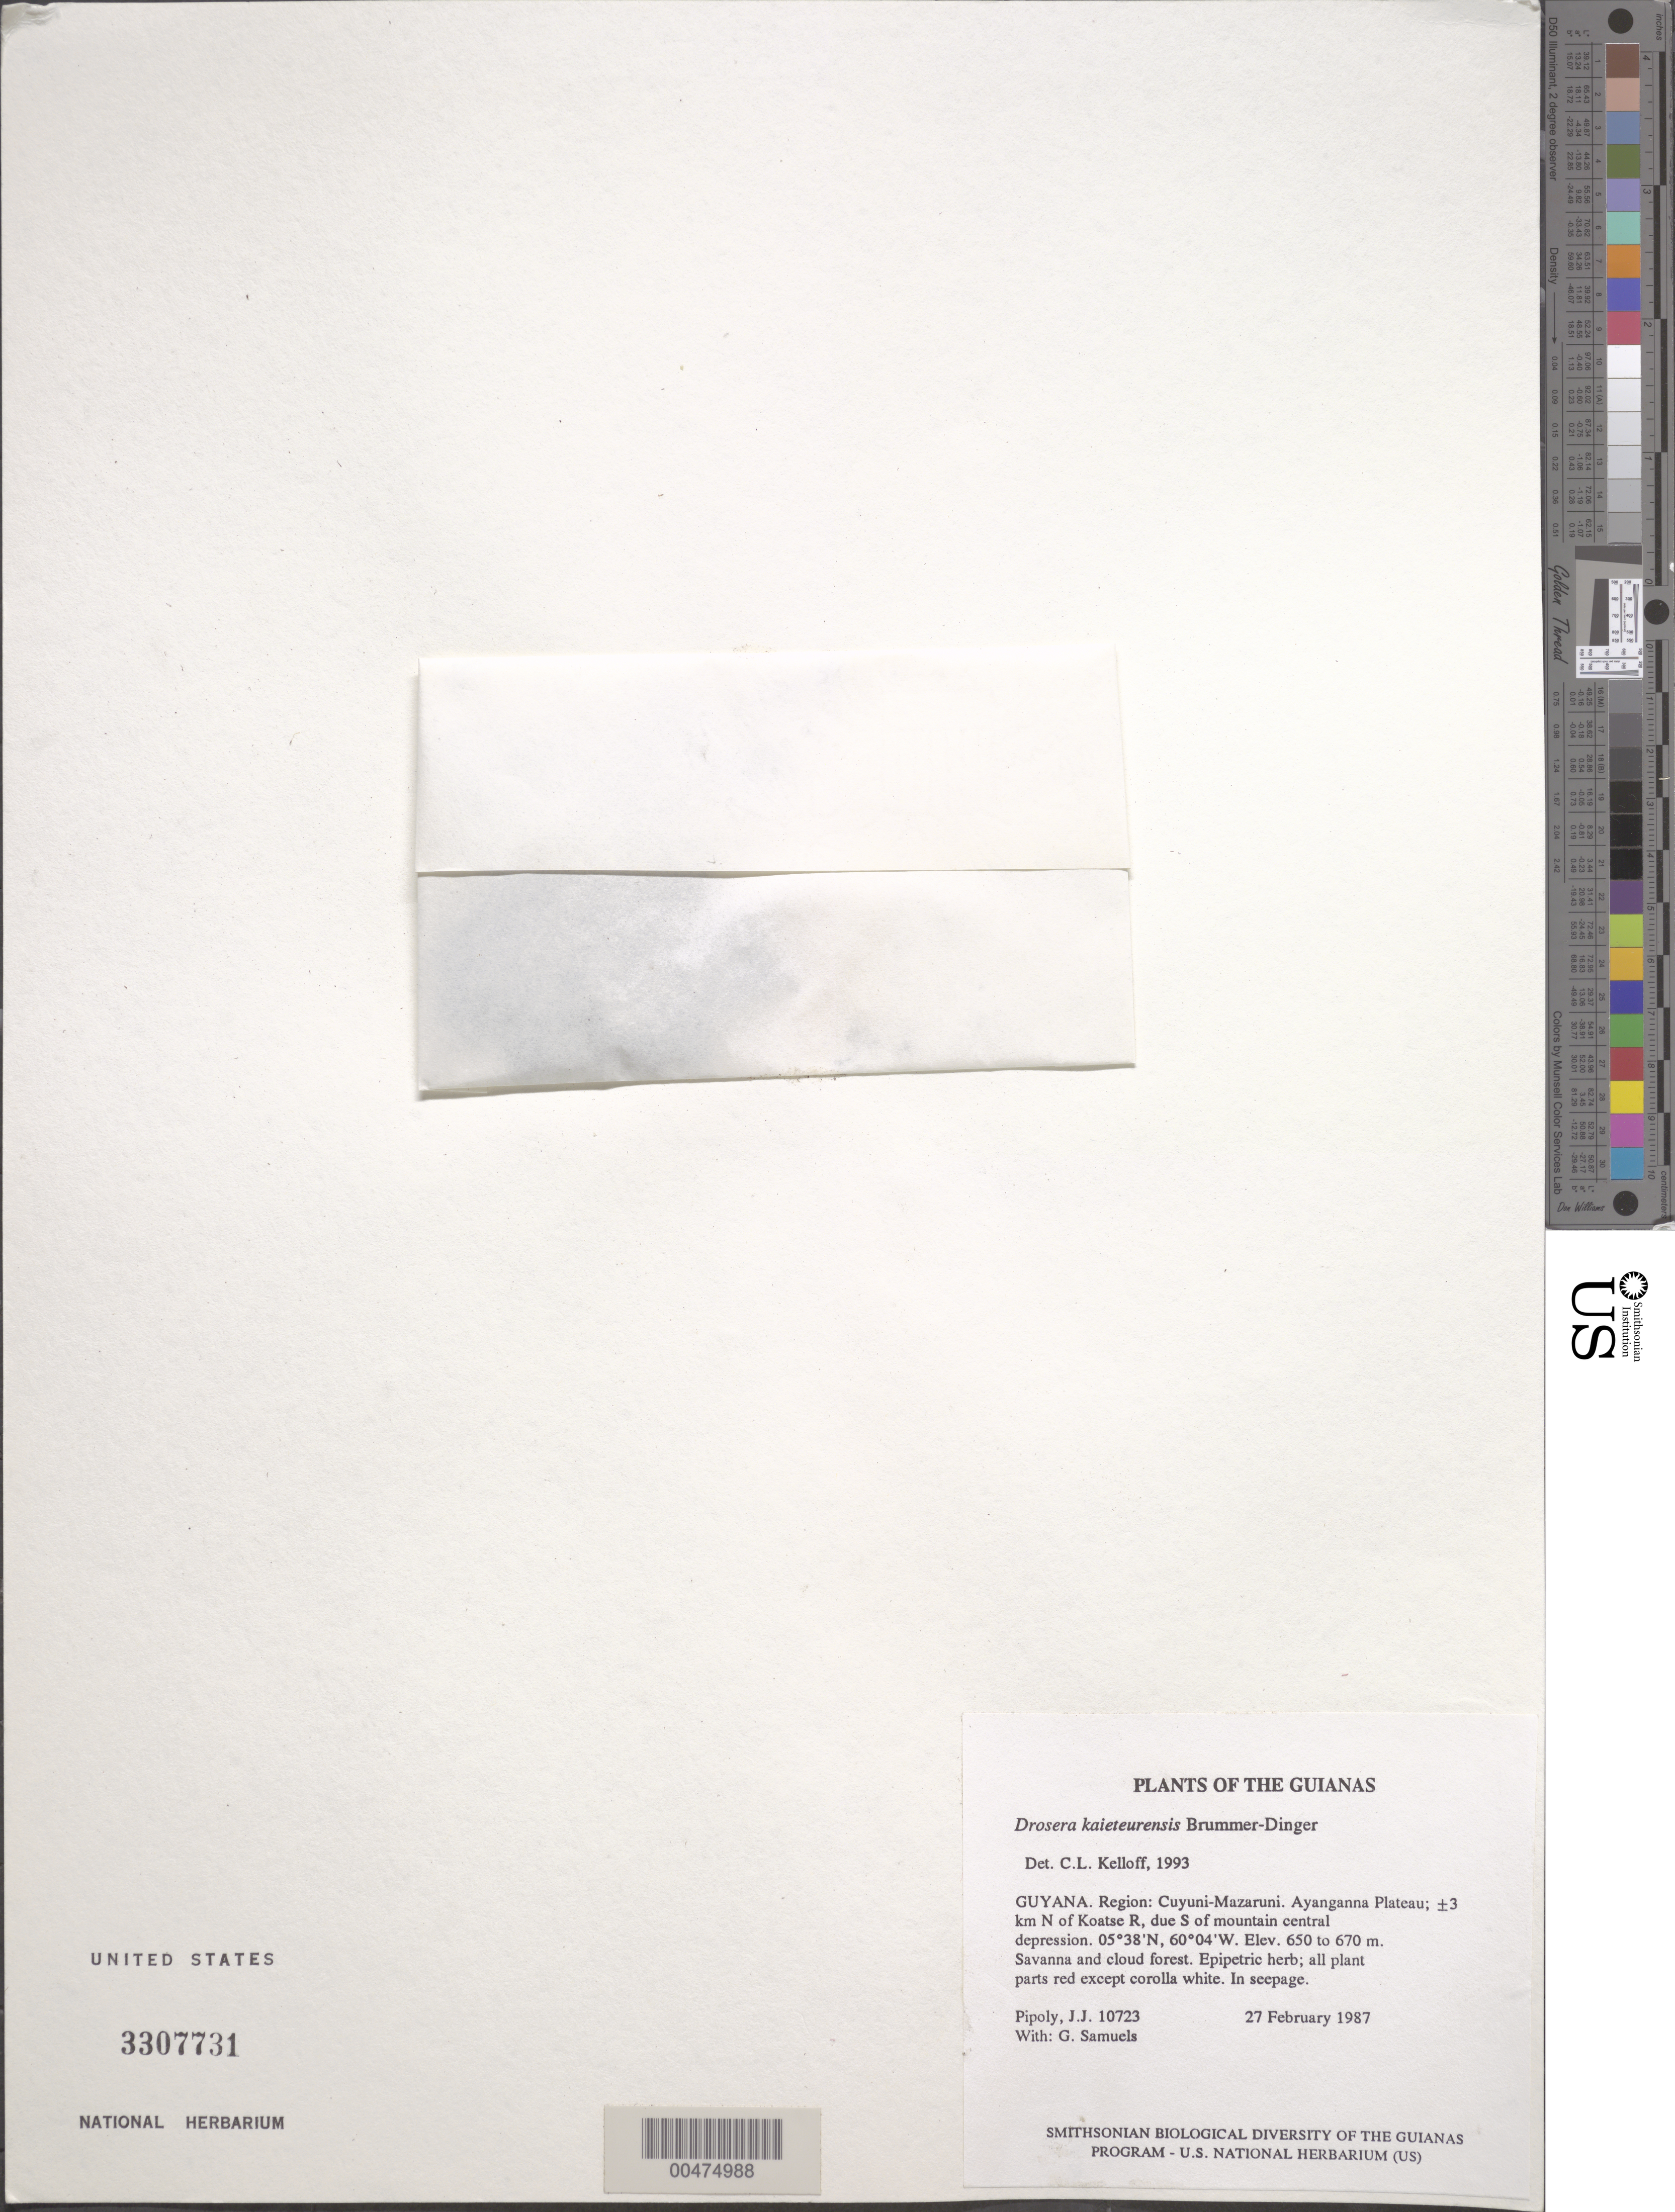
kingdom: Plantae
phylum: Tracheophyta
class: Magnoliopsida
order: Caryophyllales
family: Droseraceae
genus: Drosera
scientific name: Drosera kaieteurensis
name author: Brumm.-Ding.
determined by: Silva, T. R. S. & Correa A. , M. D.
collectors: J. J. Pipoly & G. Bacchus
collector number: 10723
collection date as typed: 27 February 1987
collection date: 1987-02-27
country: Guyana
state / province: Cuyuni-Mazaruni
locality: Ayanganna Plateau; ±3 km N of Koatse R, due S of mountain central depression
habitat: Savanna and cloud forest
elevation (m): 650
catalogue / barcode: US 3307731